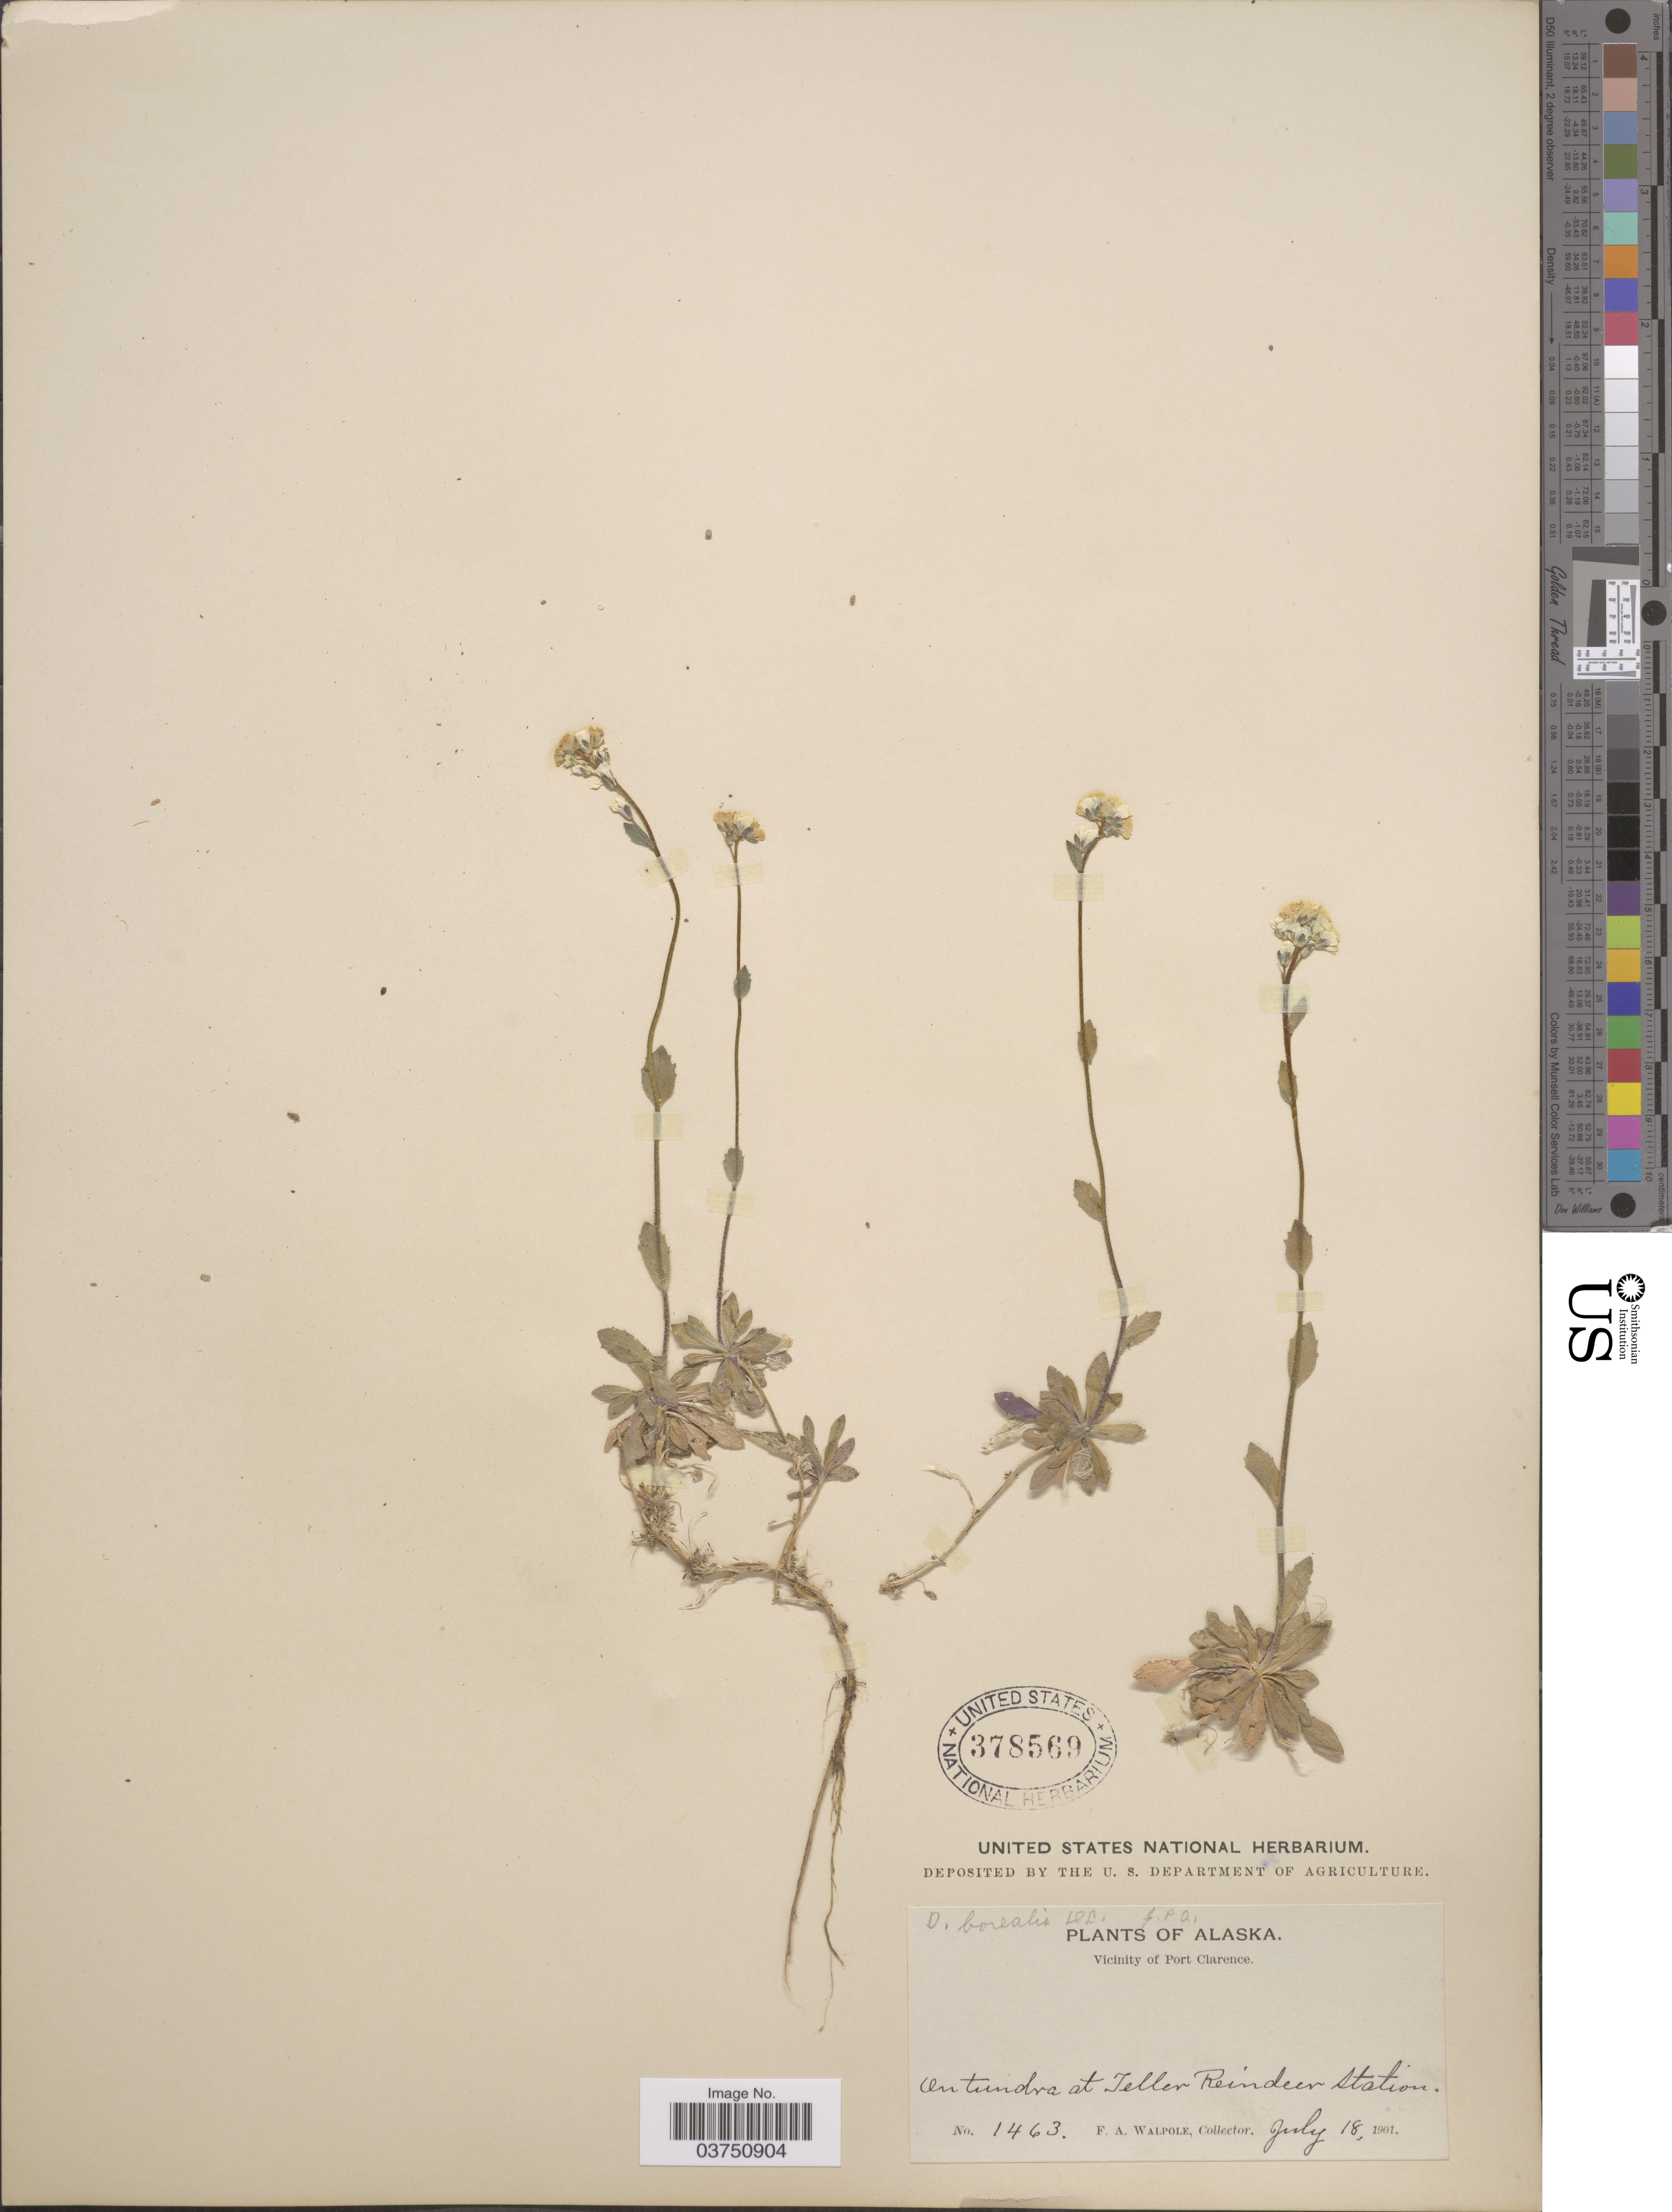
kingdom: Plantae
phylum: Tracheophyta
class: Magnoliopsida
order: Brassicales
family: Brassicaceae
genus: Draba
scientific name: Draba borealis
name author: DC.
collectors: F. Walpole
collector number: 1463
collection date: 1901-07-18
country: United States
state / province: Alaska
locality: Vicinity of Port Clarence. On tundra at Teller Reindeer station.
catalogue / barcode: US 378569